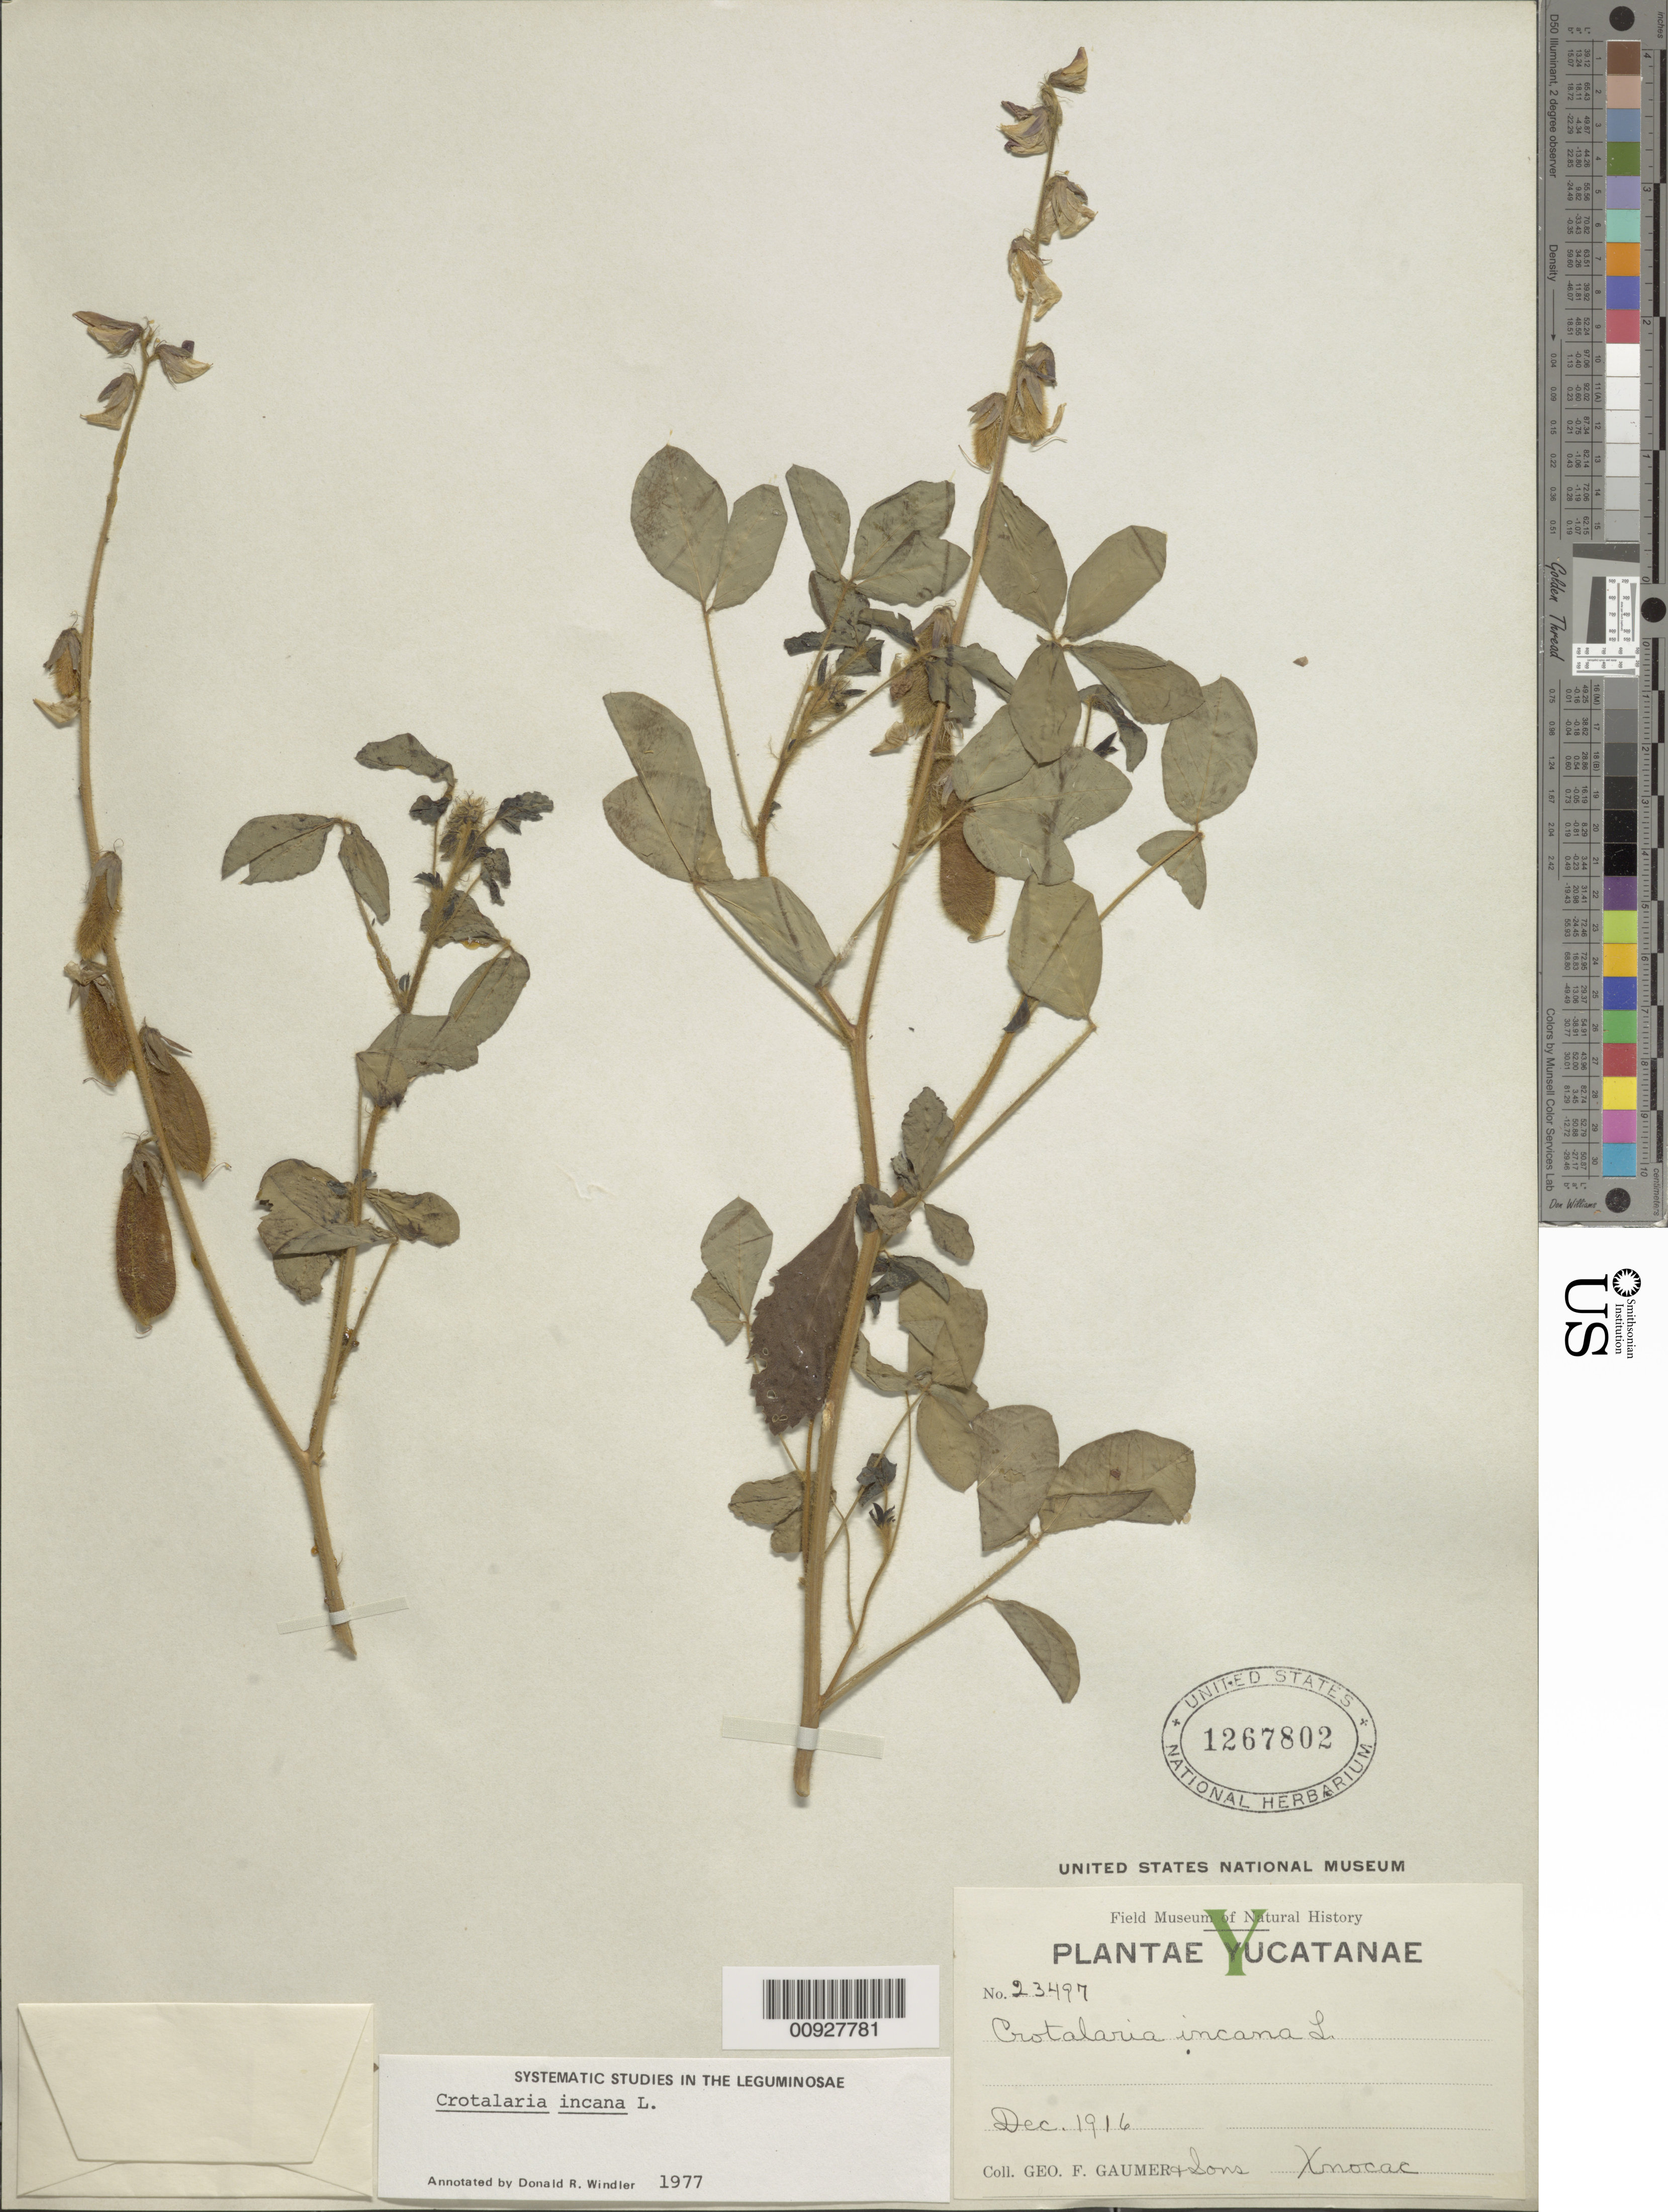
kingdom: Plantae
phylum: Tracheophyta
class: Magnoliopsida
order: Fabales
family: Fabaceae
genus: Crotalaria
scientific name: Crotalaria incana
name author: L.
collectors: G. F. Gaumer & et al.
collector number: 23497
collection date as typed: Dec 1916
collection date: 1916-12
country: Mexico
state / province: Yucatán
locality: Xnocac.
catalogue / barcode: US 1267802